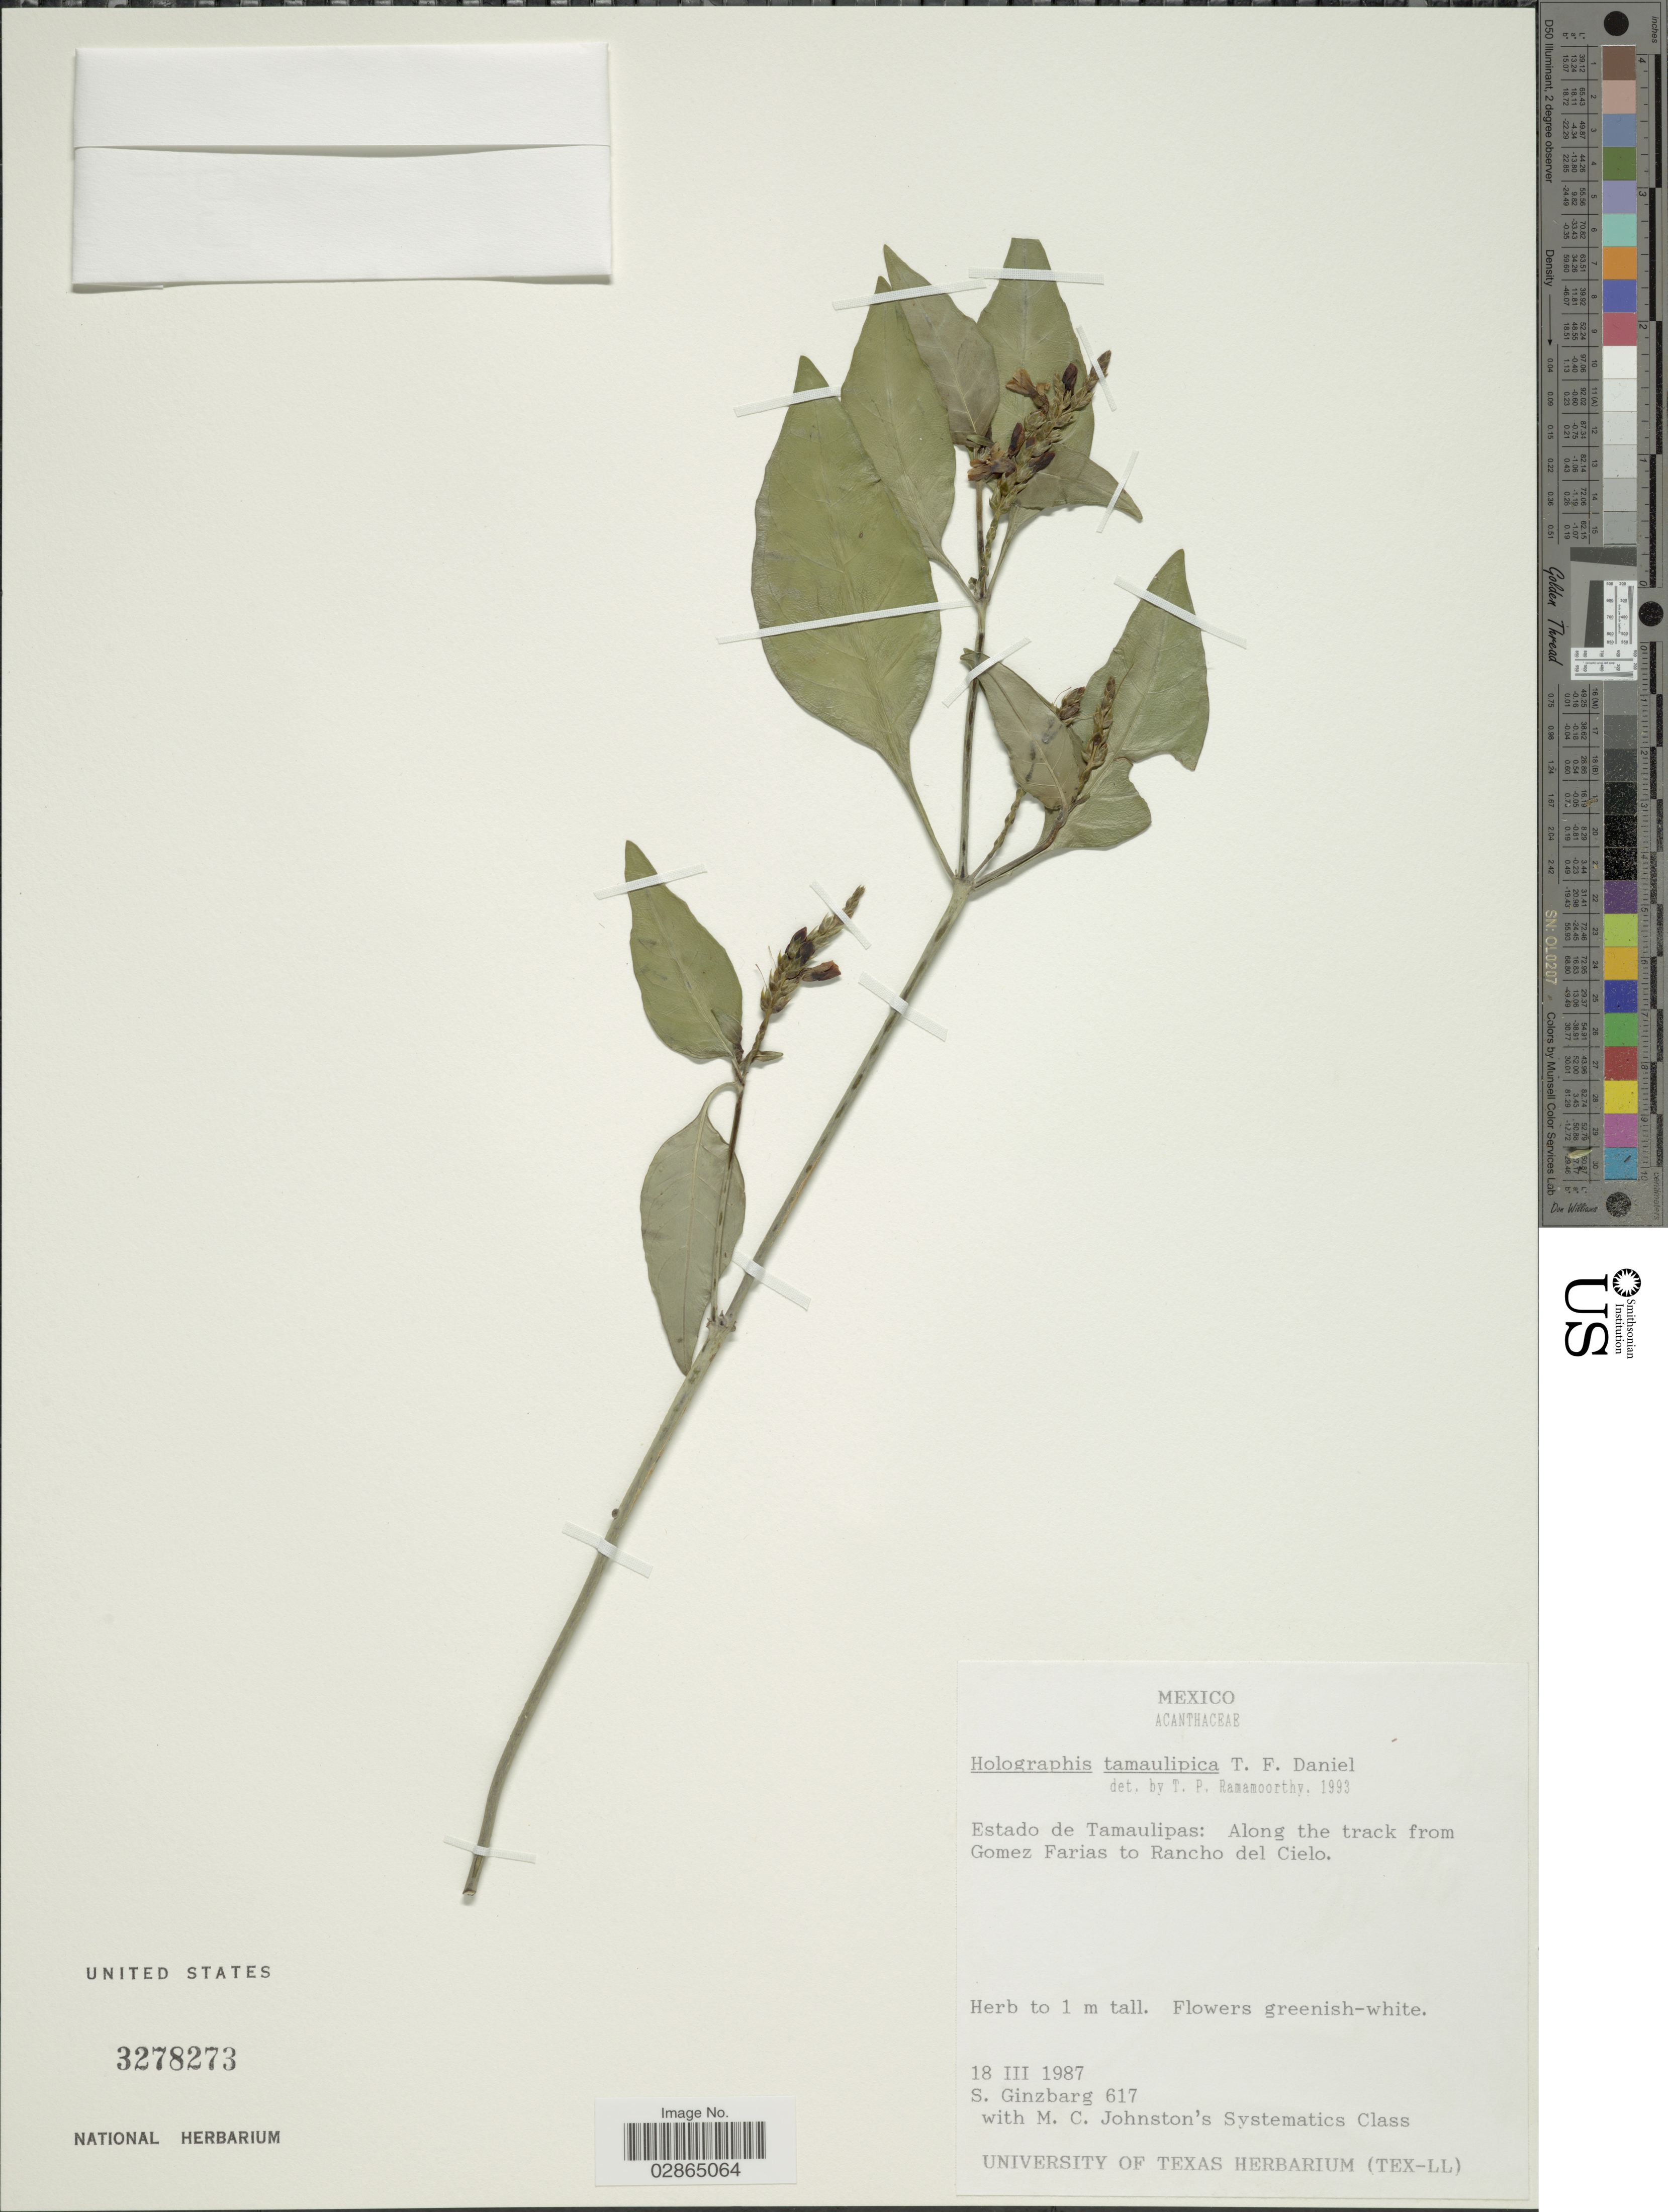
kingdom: Plantae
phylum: Tracheophyta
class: Magnoliopsida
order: Lamiales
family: Acanthaceae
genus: Holographis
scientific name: Holographis tamaulipica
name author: T.F. Daniel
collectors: S. Ginzbarg & M. C. Johnston's Systematics Class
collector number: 617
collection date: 1987-03-18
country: Mexico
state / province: Tamaulipas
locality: Along the track from Gomez Farias to Rancho del Cielo.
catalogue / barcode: US 3278273